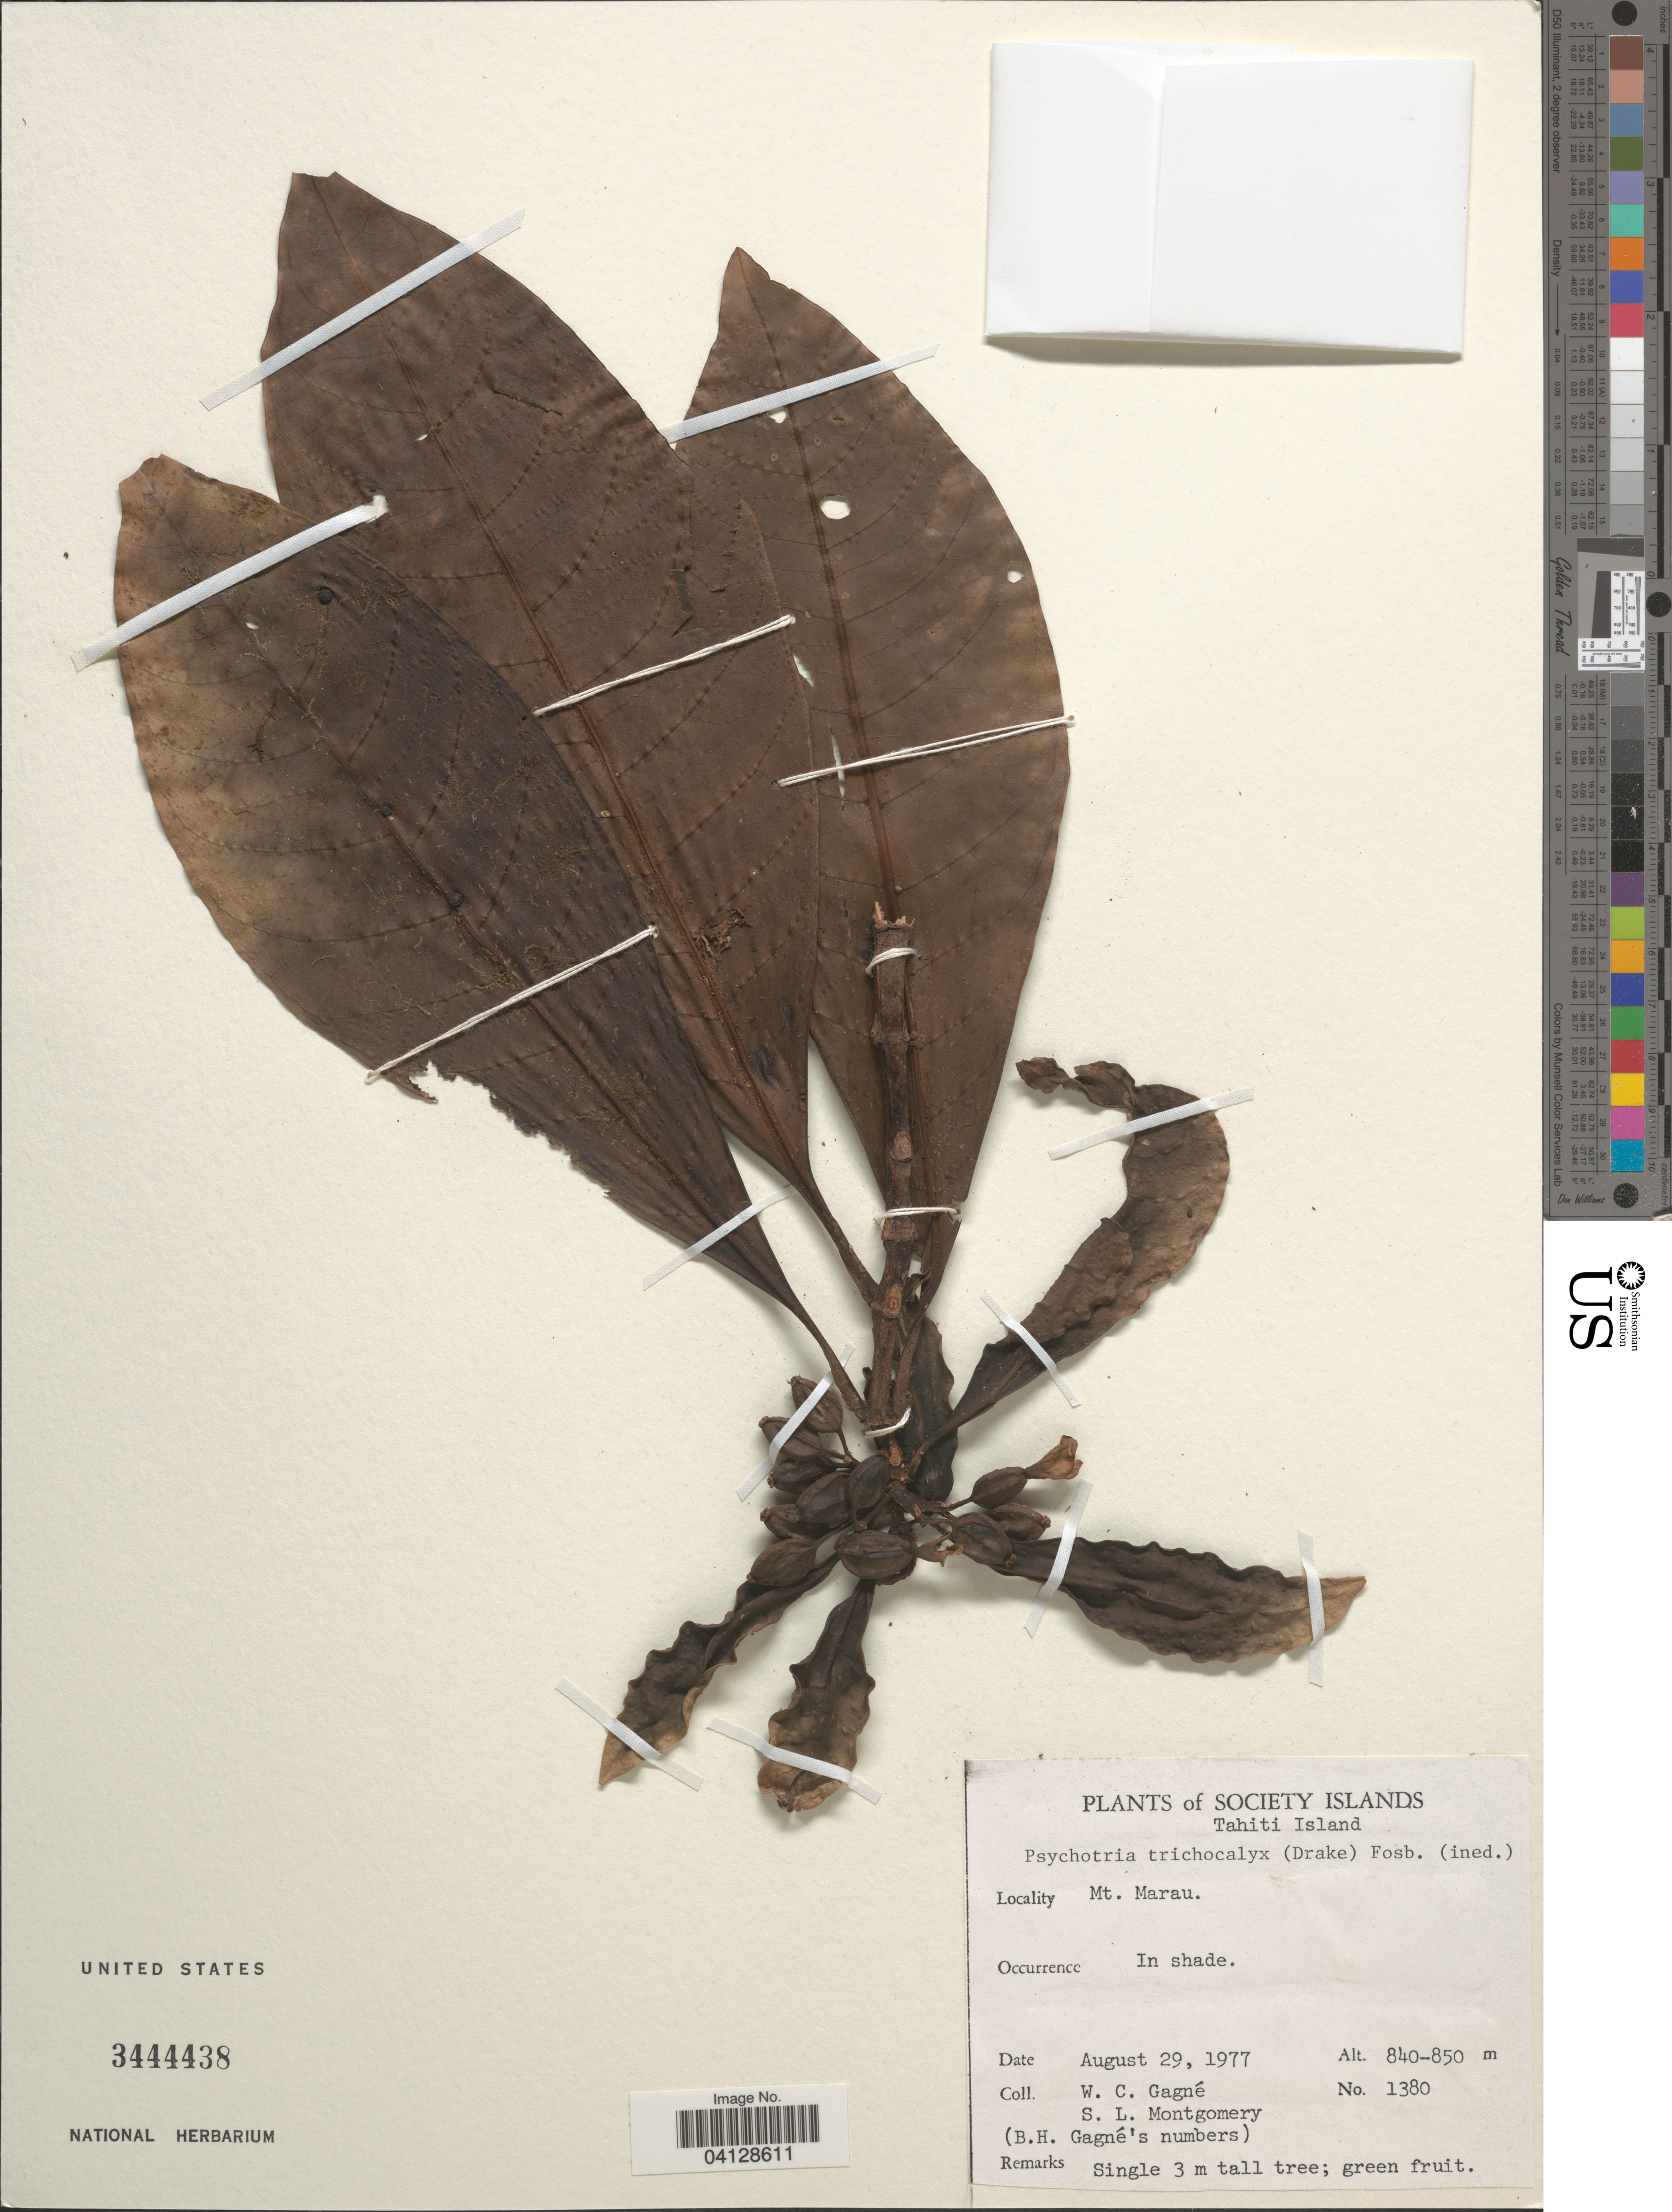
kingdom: Plantae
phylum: Tracheophyta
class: Magnoliopsida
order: Gentianales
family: Rubiaceae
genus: Psychotria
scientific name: Psychotria trichocalyx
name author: (Drake) Fosberg ex J.-Y. Mey. et al.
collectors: W. Gagné & S. Montgomery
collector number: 1380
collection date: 1977-08-29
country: French Polynesia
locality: Society Islands. Tahiti Island. Mt. Marau.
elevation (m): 840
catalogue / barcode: US 3444438